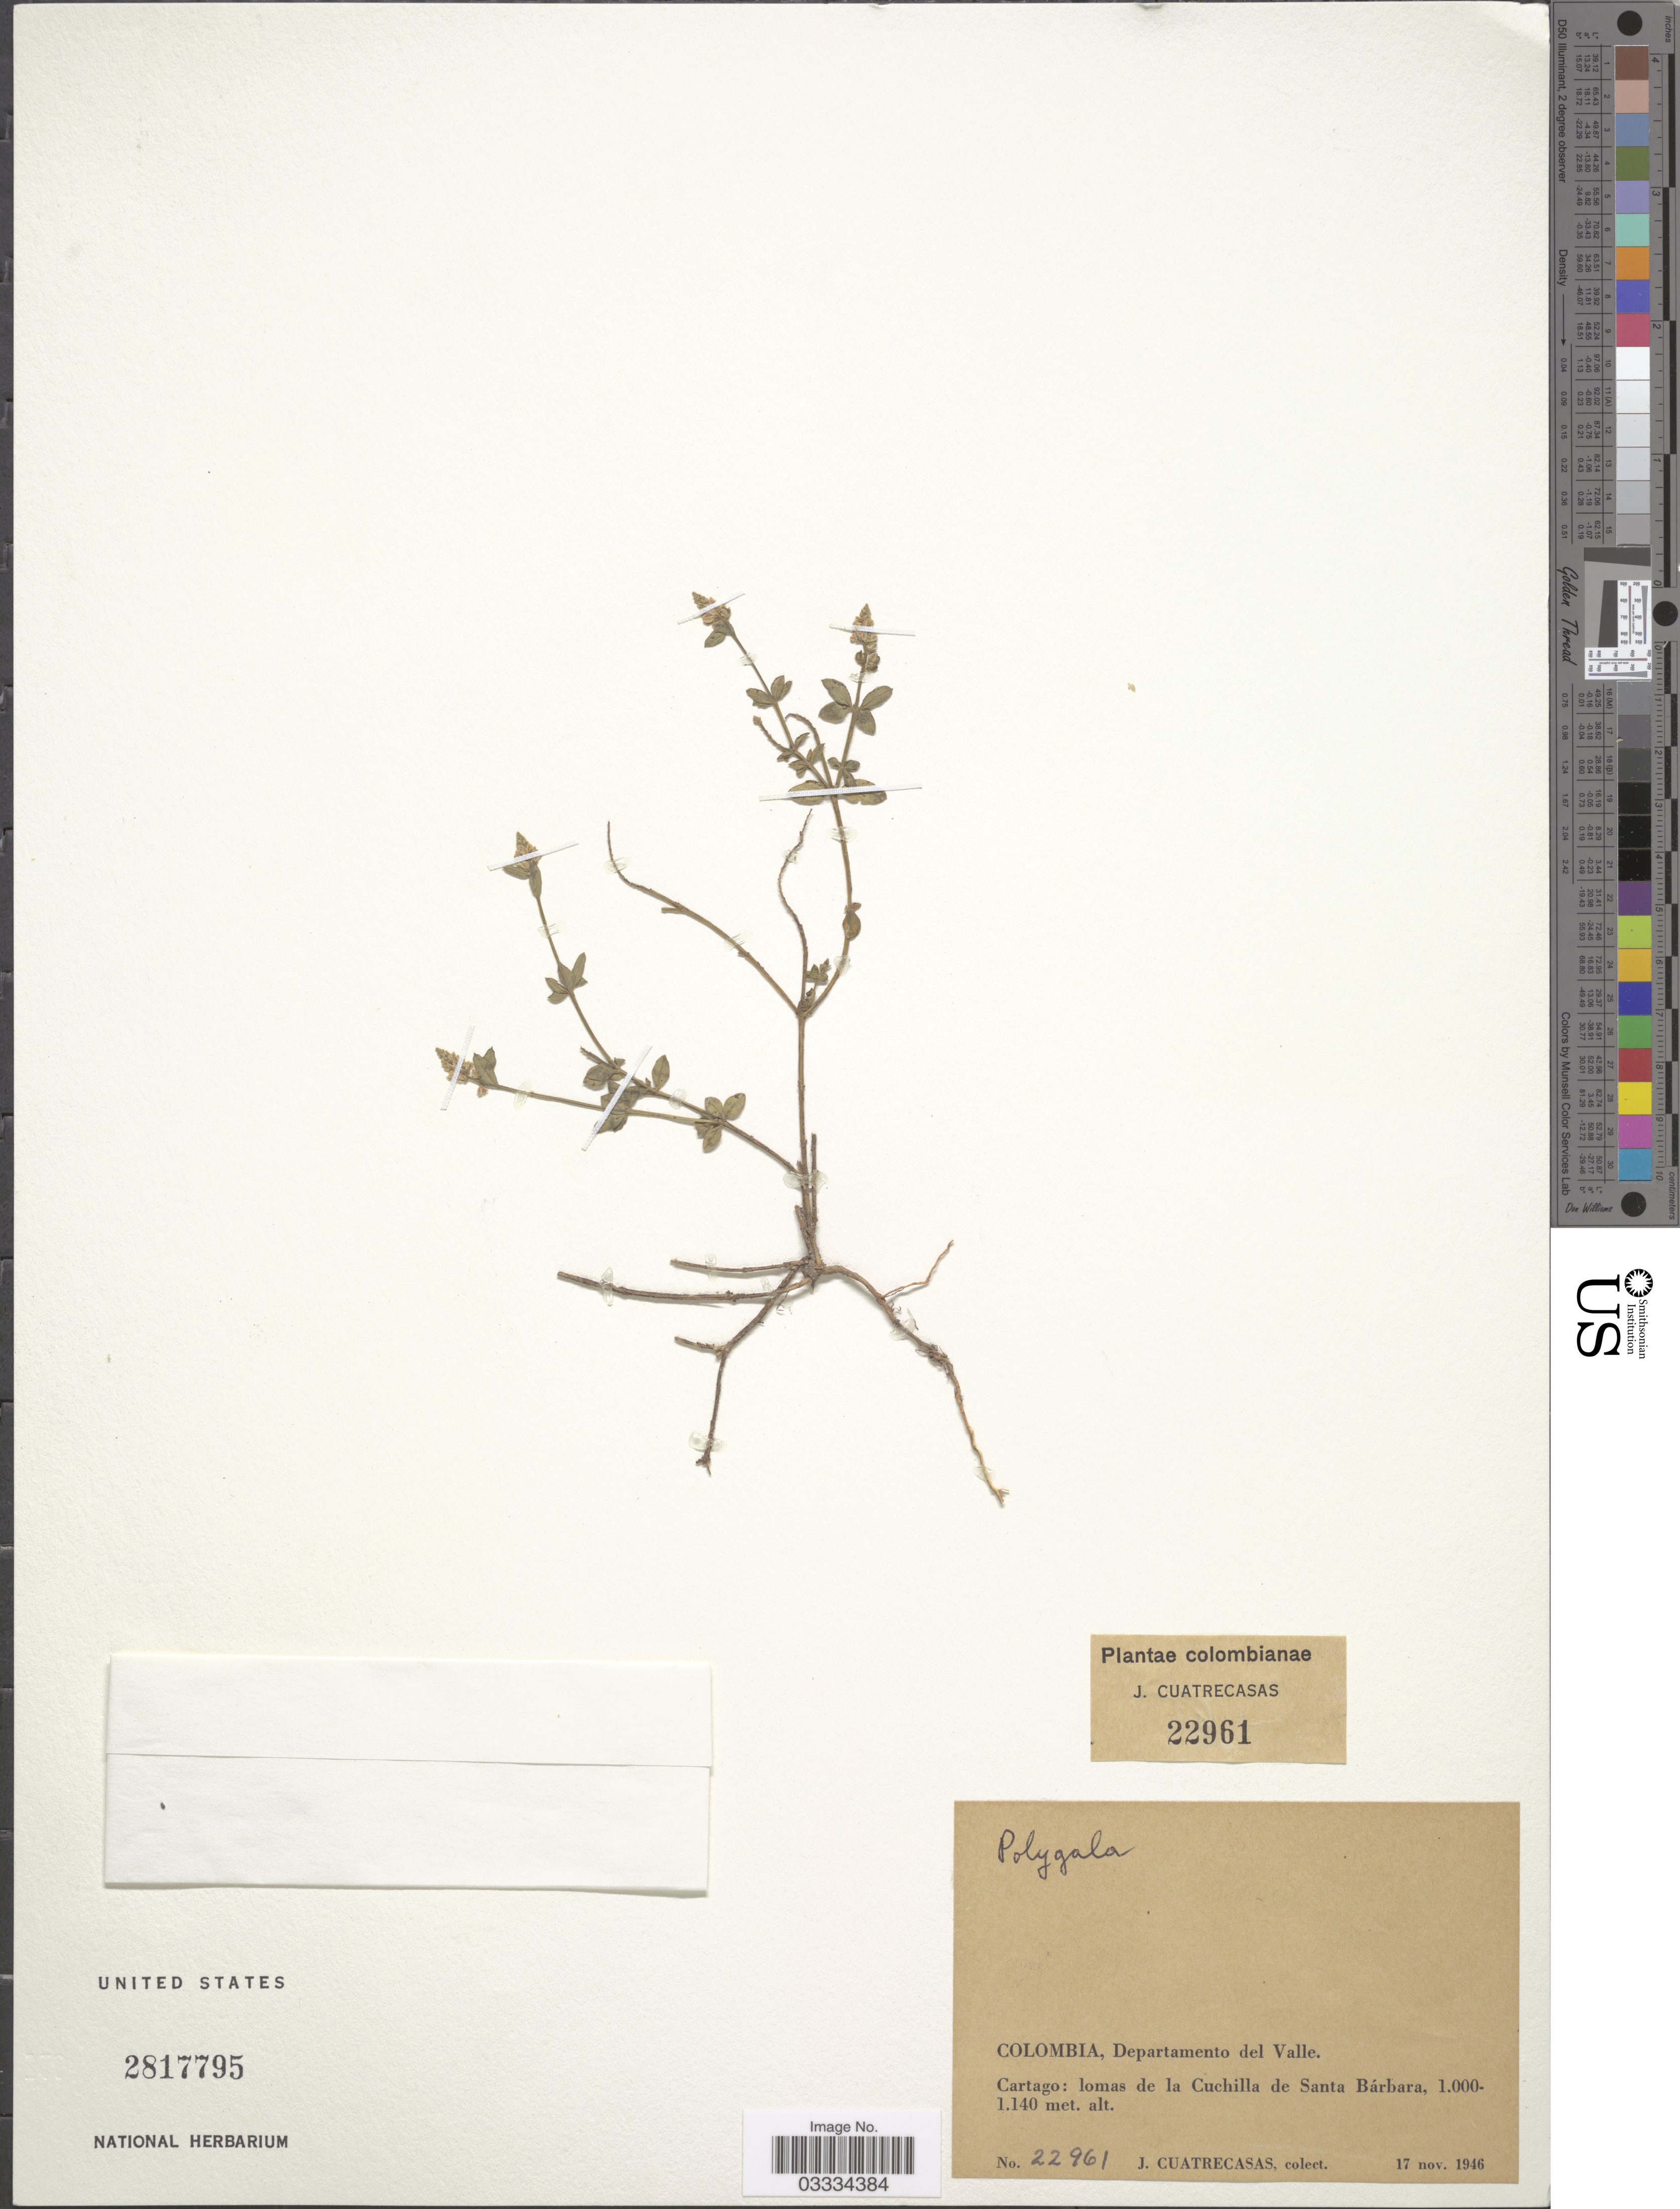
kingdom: Plantae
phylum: Tracheophyta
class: Magnoliopsida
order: Fabales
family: Polygalaceae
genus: Polygala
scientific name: Polygala sp.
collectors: J. Cuatrecasas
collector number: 22961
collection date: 1946-11-17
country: Colombia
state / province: Valle del Cauca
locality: Departamento del Valle. Cartago: lomas de la Cuchilla de Santa Bárbara.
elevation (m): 1000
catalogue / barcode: US 2817795